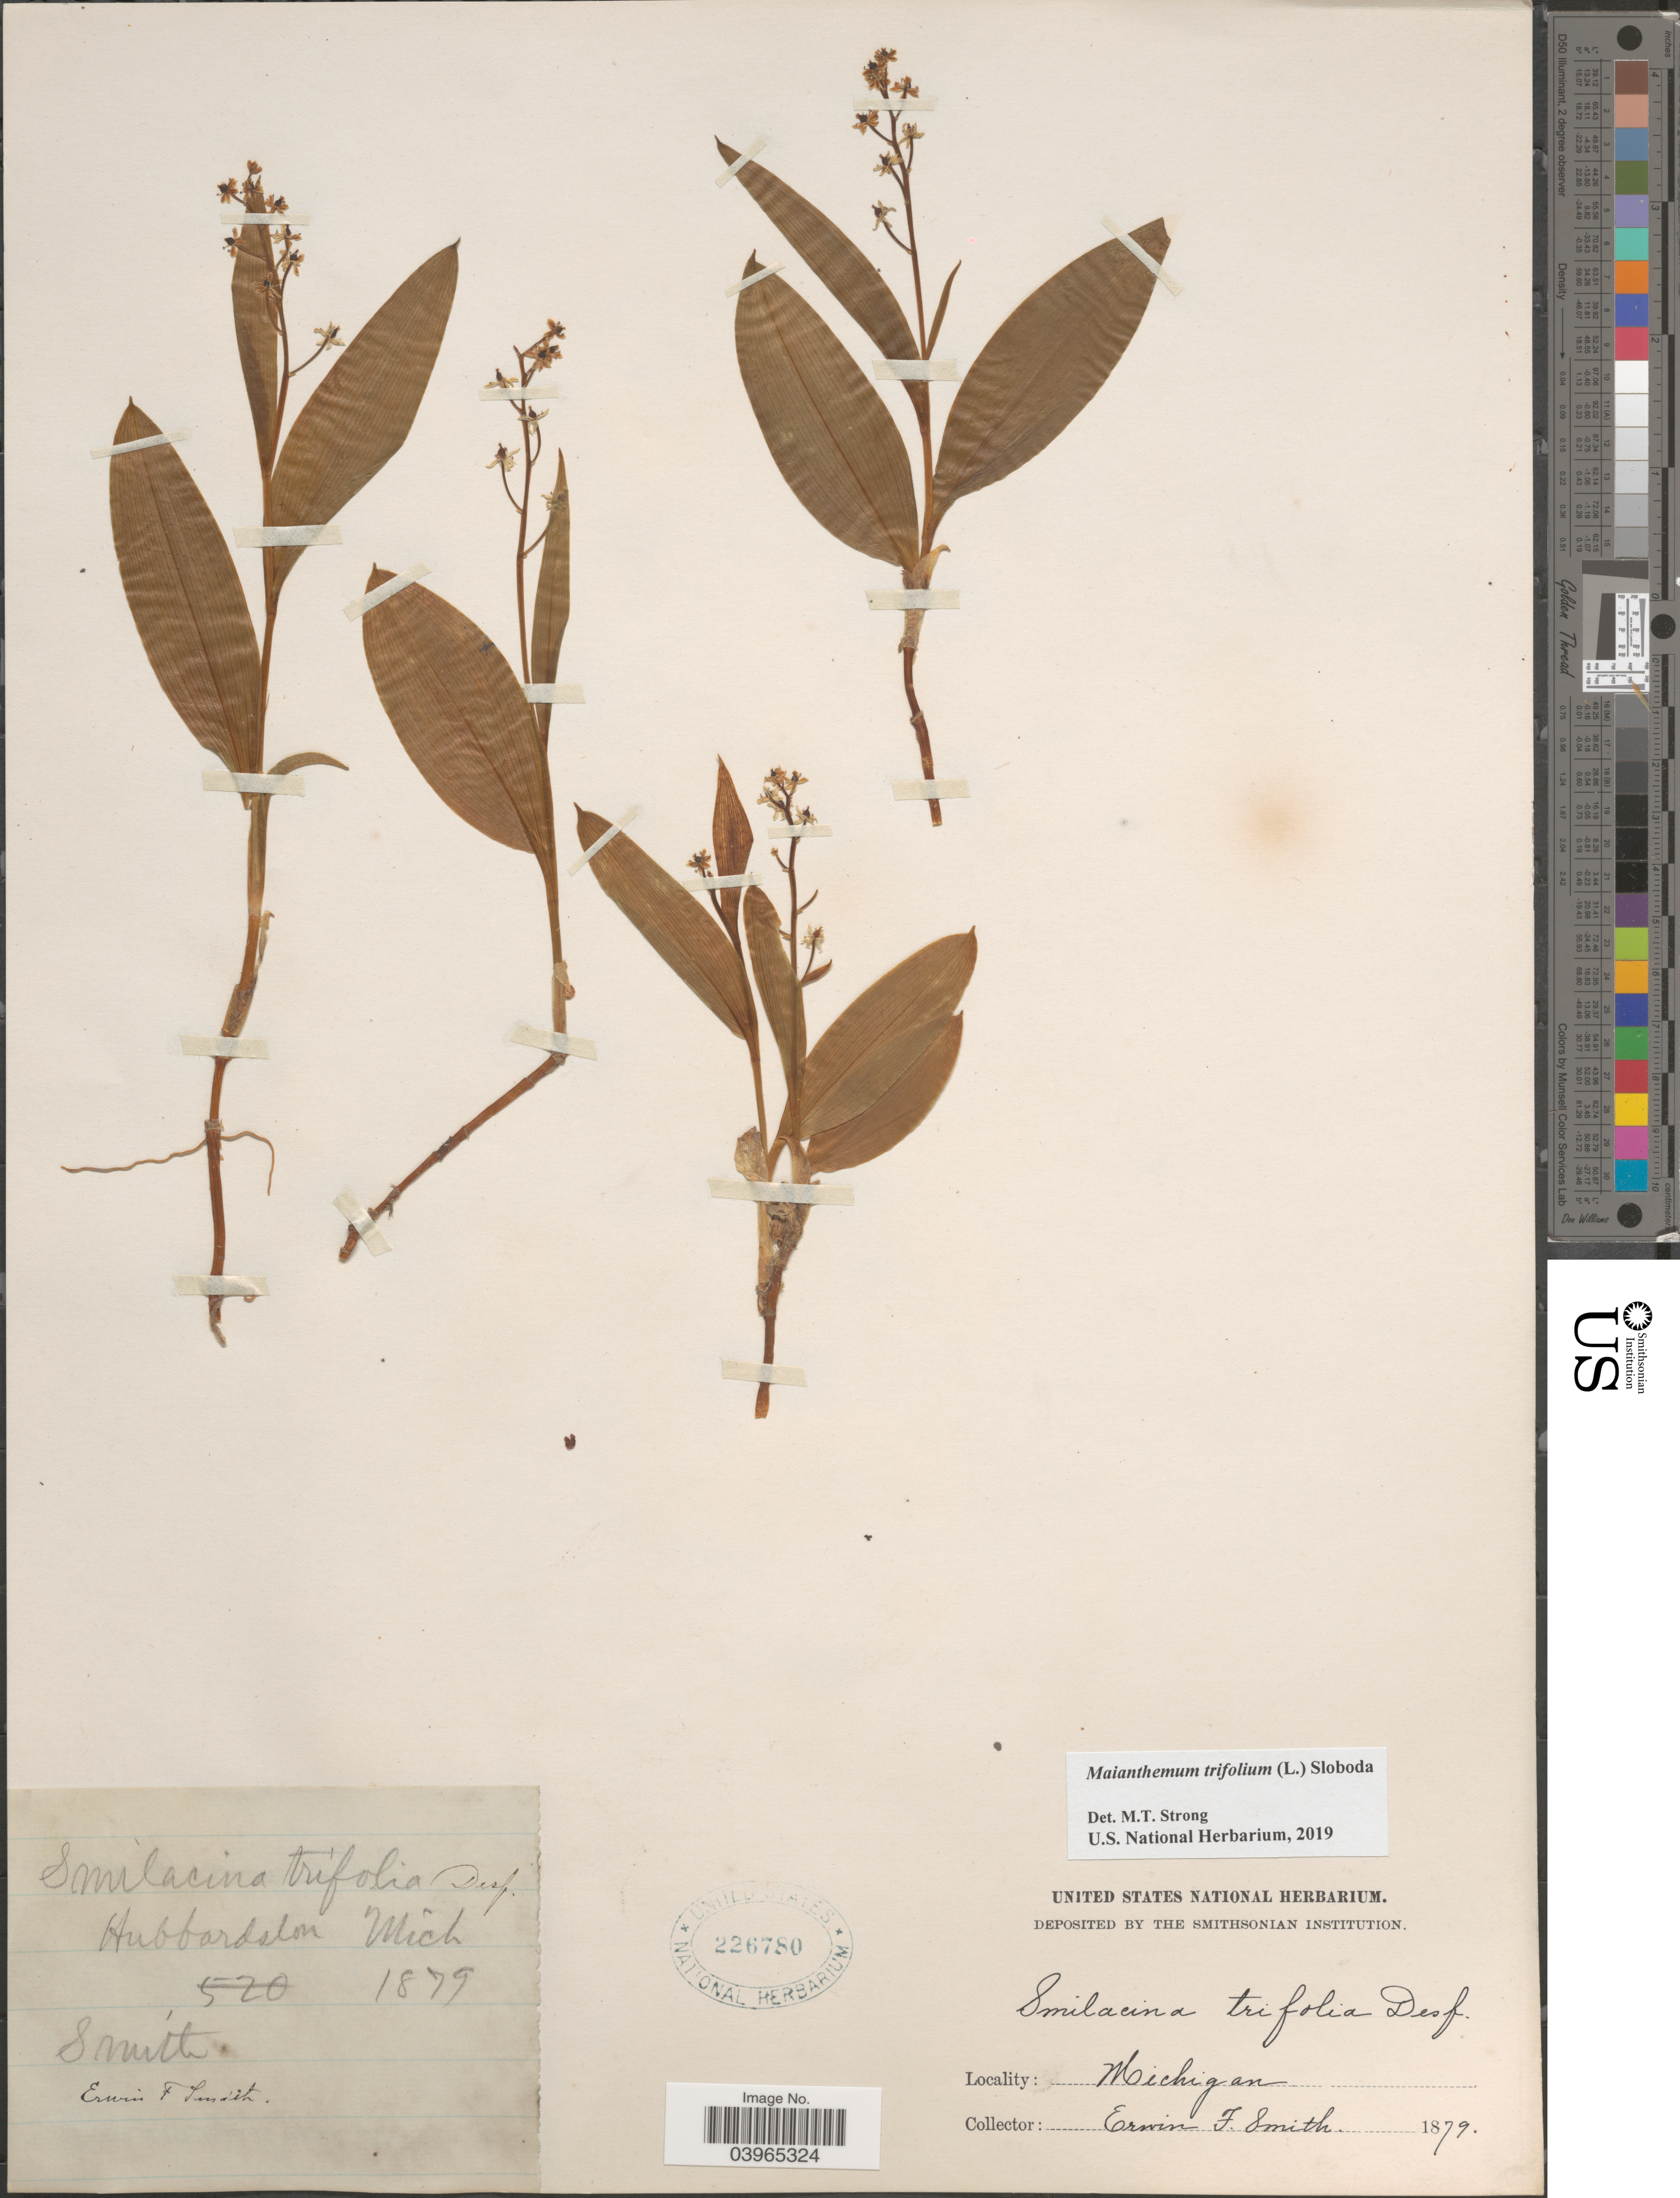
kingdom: Plantae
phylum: Tracheophyta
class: Liliopsida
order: Asparagales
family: Asparagaceae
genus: Maianthemum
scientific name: Maianthemum trifolium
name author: (L.) Sloboda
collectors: E. F. Smith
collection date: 1879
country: United States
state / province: Michigan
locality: Hubbardston.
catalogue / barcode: US 226780